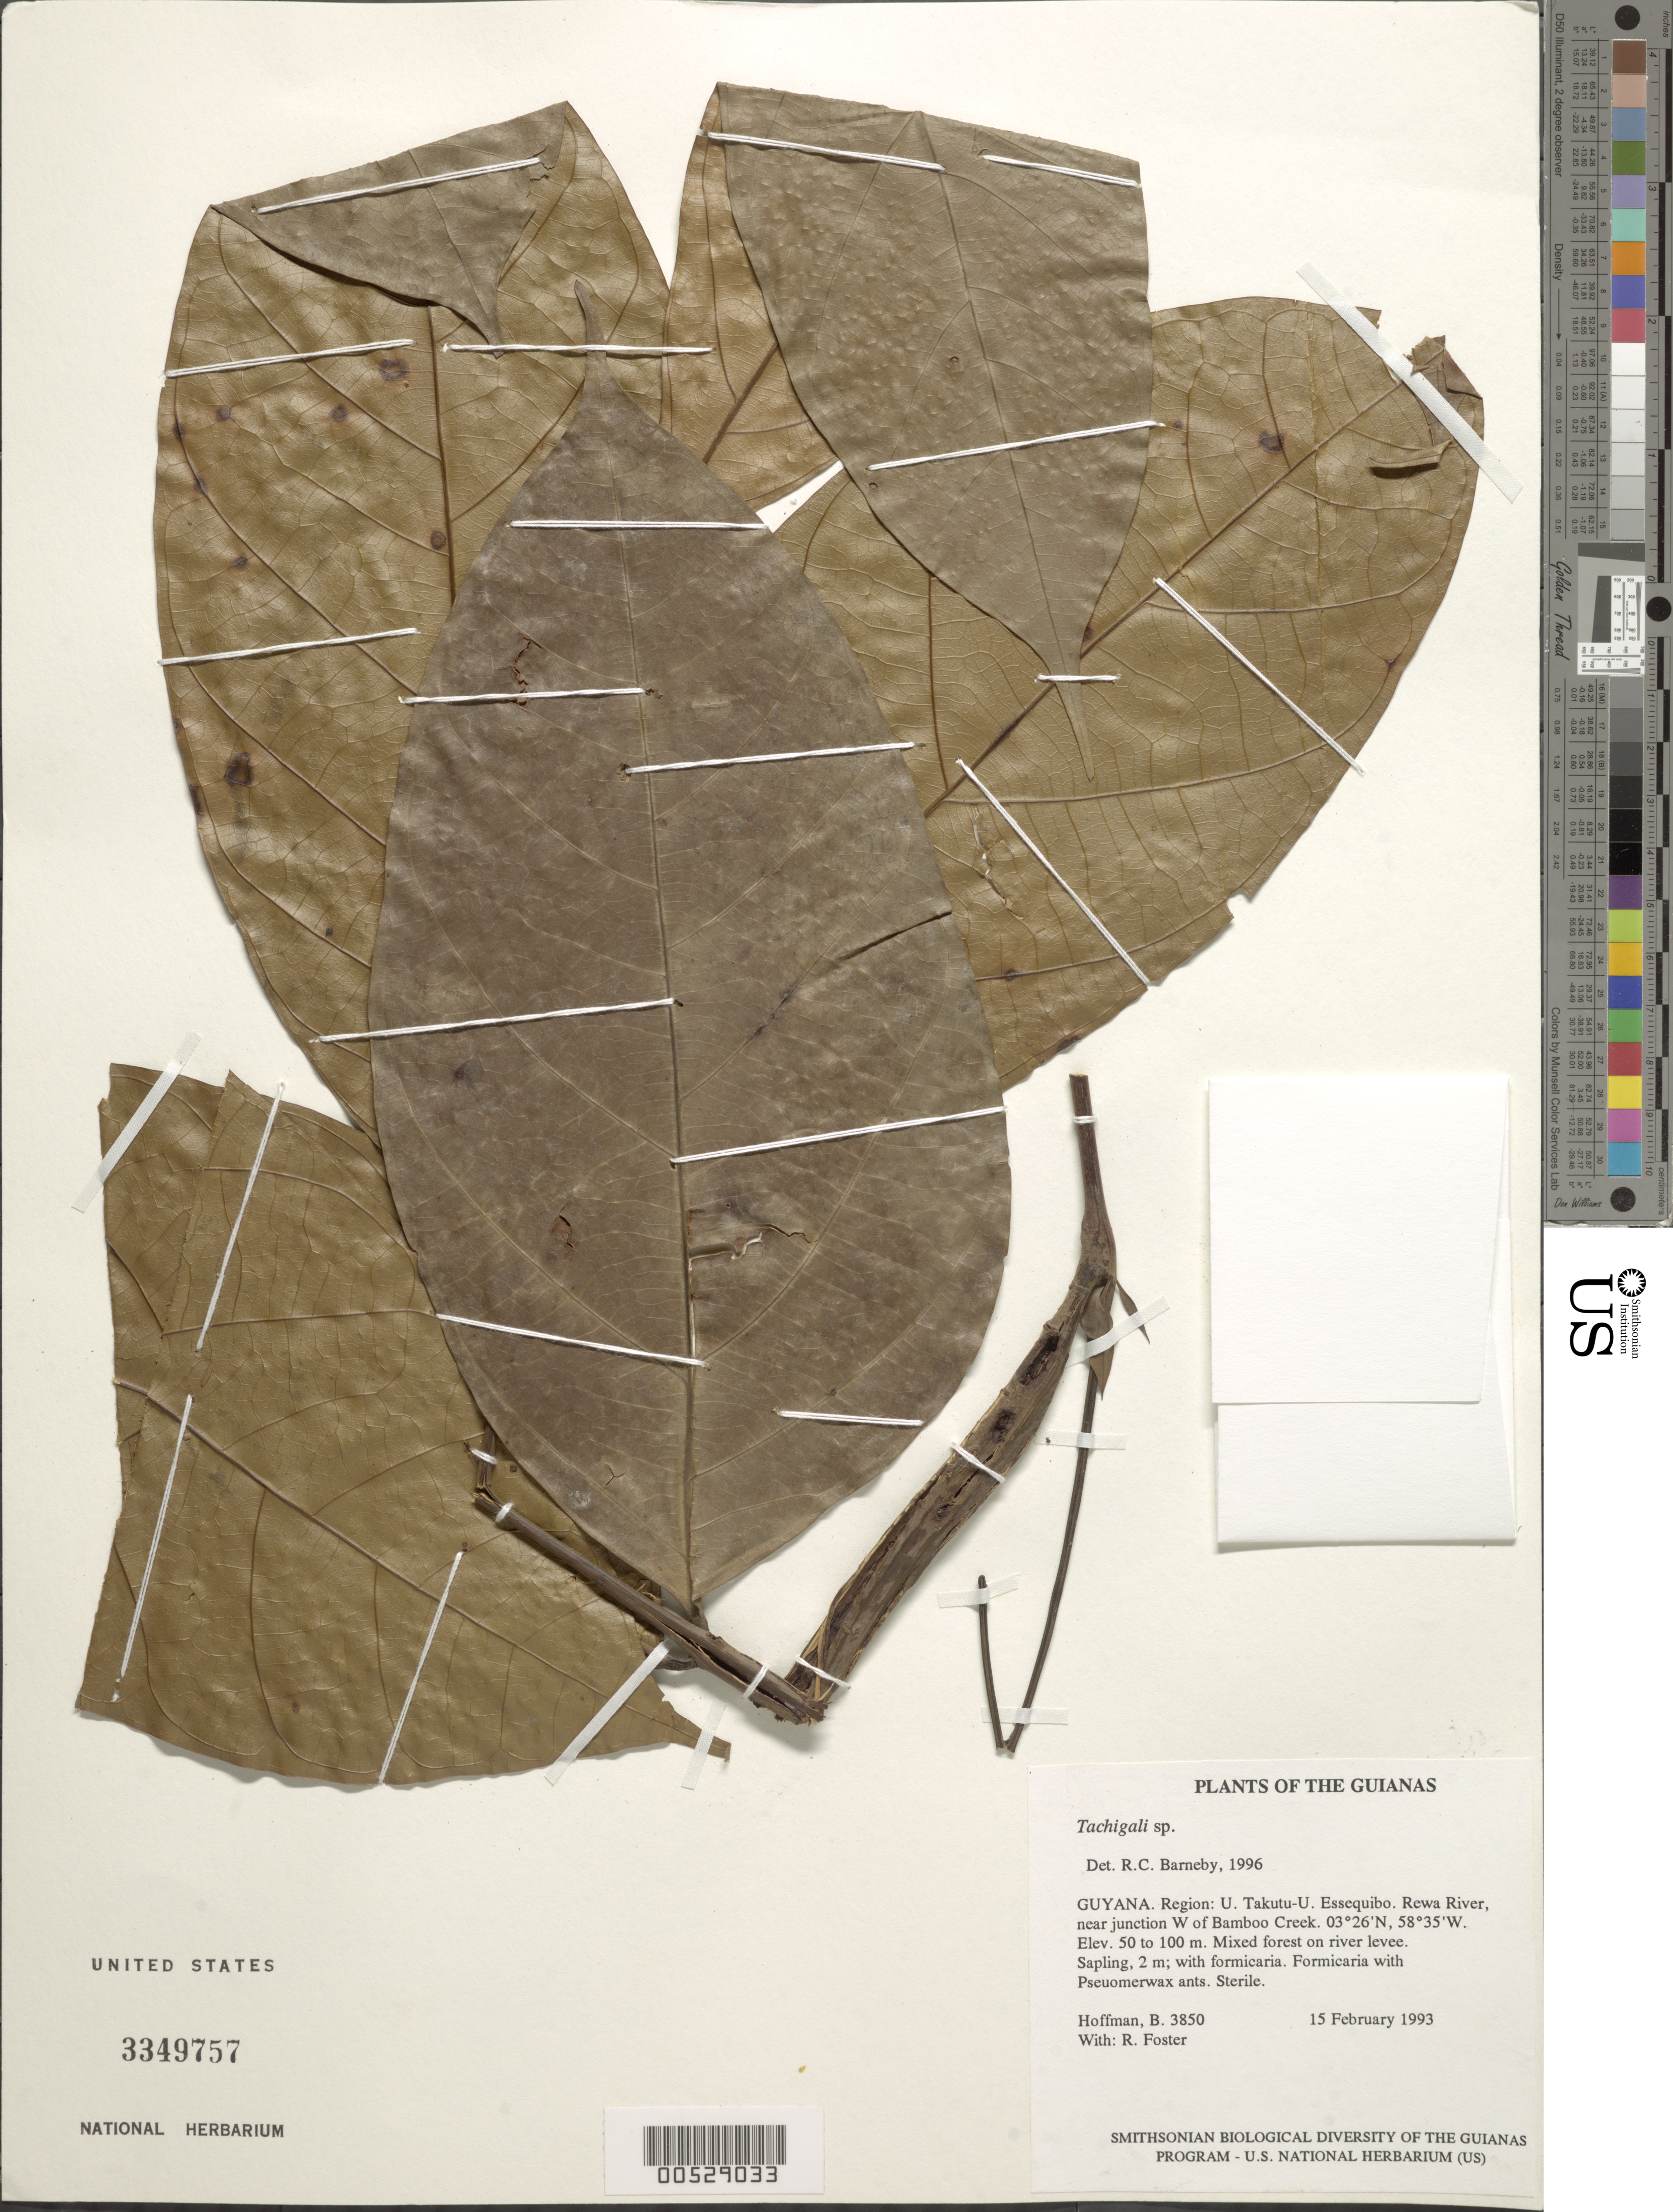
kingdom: Plantae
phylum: Tracheophyta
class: Magnoliopsida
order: Fabales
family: Fabaceae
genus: Tachigali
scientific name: Tachigali sp.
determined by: Barneby, Rupert C., (NY)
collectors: B. Hoffman & R. Foster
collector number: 3850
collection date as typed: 15 February 1993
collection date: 1993-02-15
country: Guyana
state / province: U. Takutu-U. Essequibo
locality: Rewa River, near junction with Bamboo Creek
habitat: Mixed forest on river levee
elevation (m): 50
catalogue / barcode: US 3349757